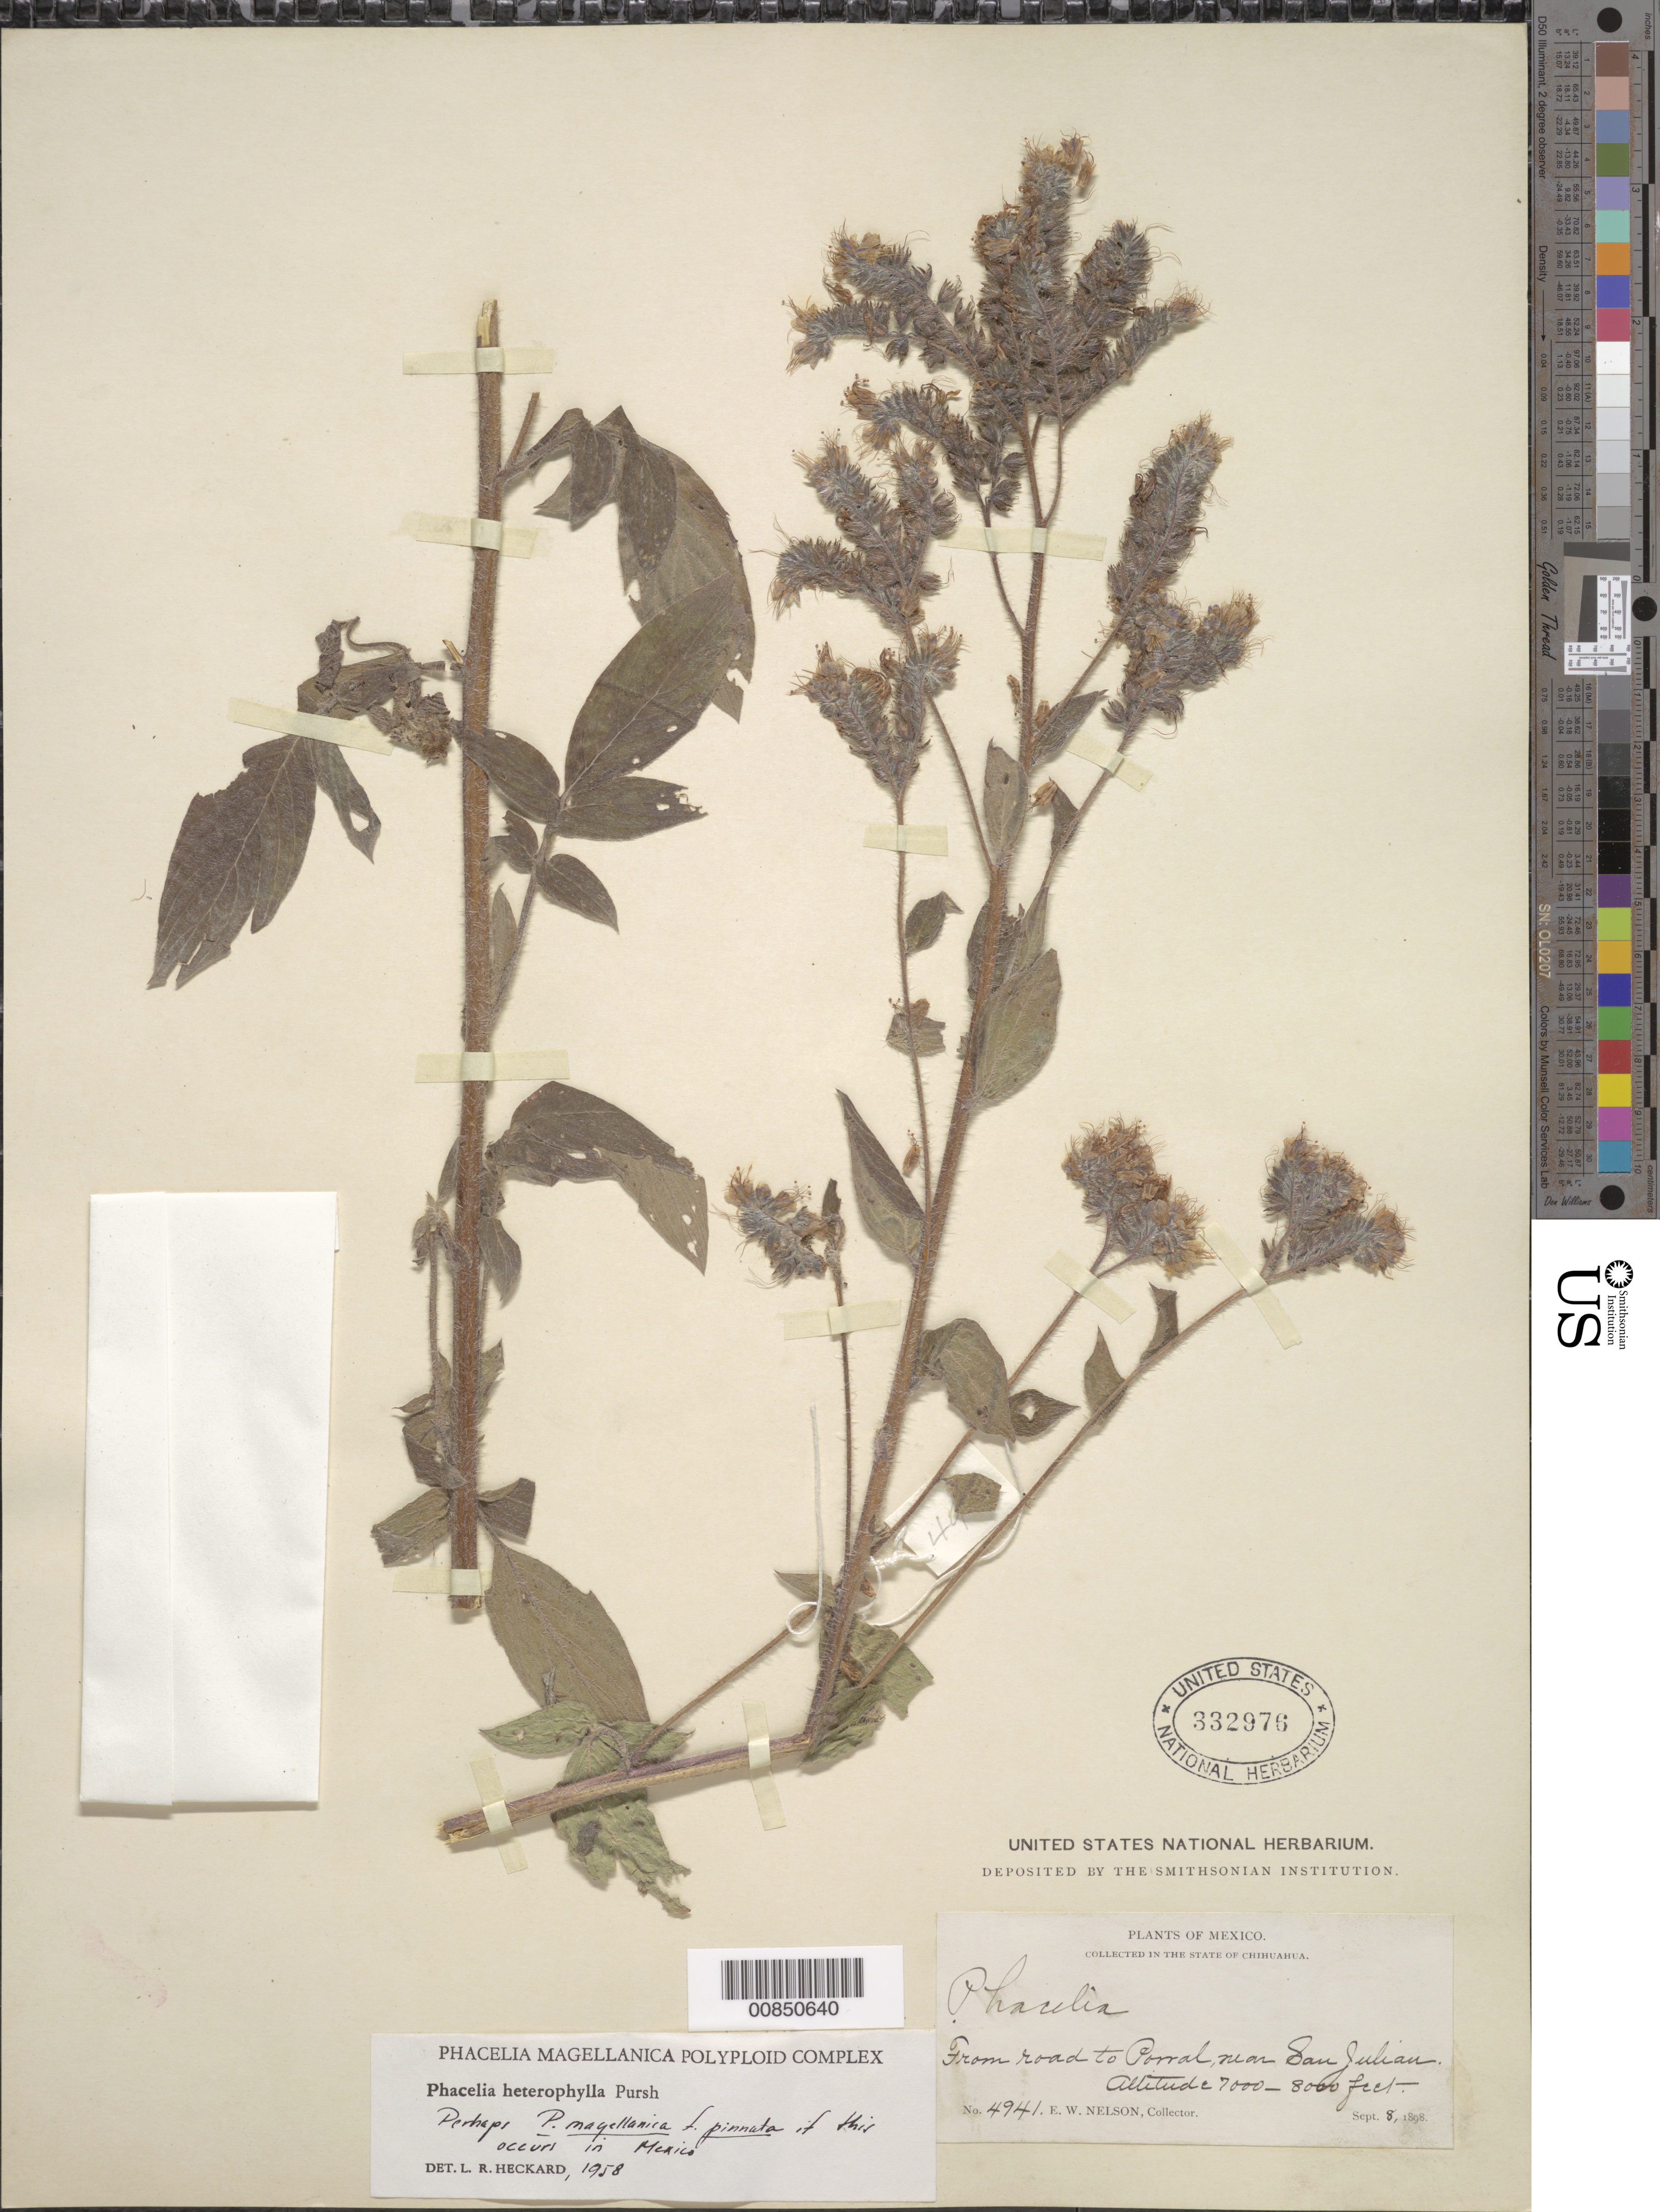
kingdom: Plantae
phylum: Tracheophyta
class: Magnoliopsida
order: Boraginales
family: Hydrophyllaceae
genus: Phacelia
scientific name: Phacelia heterophylla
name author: Pursh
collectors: E. W. Nelson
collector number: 4941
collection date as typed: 08 Sep 1898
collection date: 1898-09-08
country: Mexico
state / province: Chihuahua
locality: From road to Parral, near San Julián.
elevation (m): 2134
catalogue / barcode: US 332976